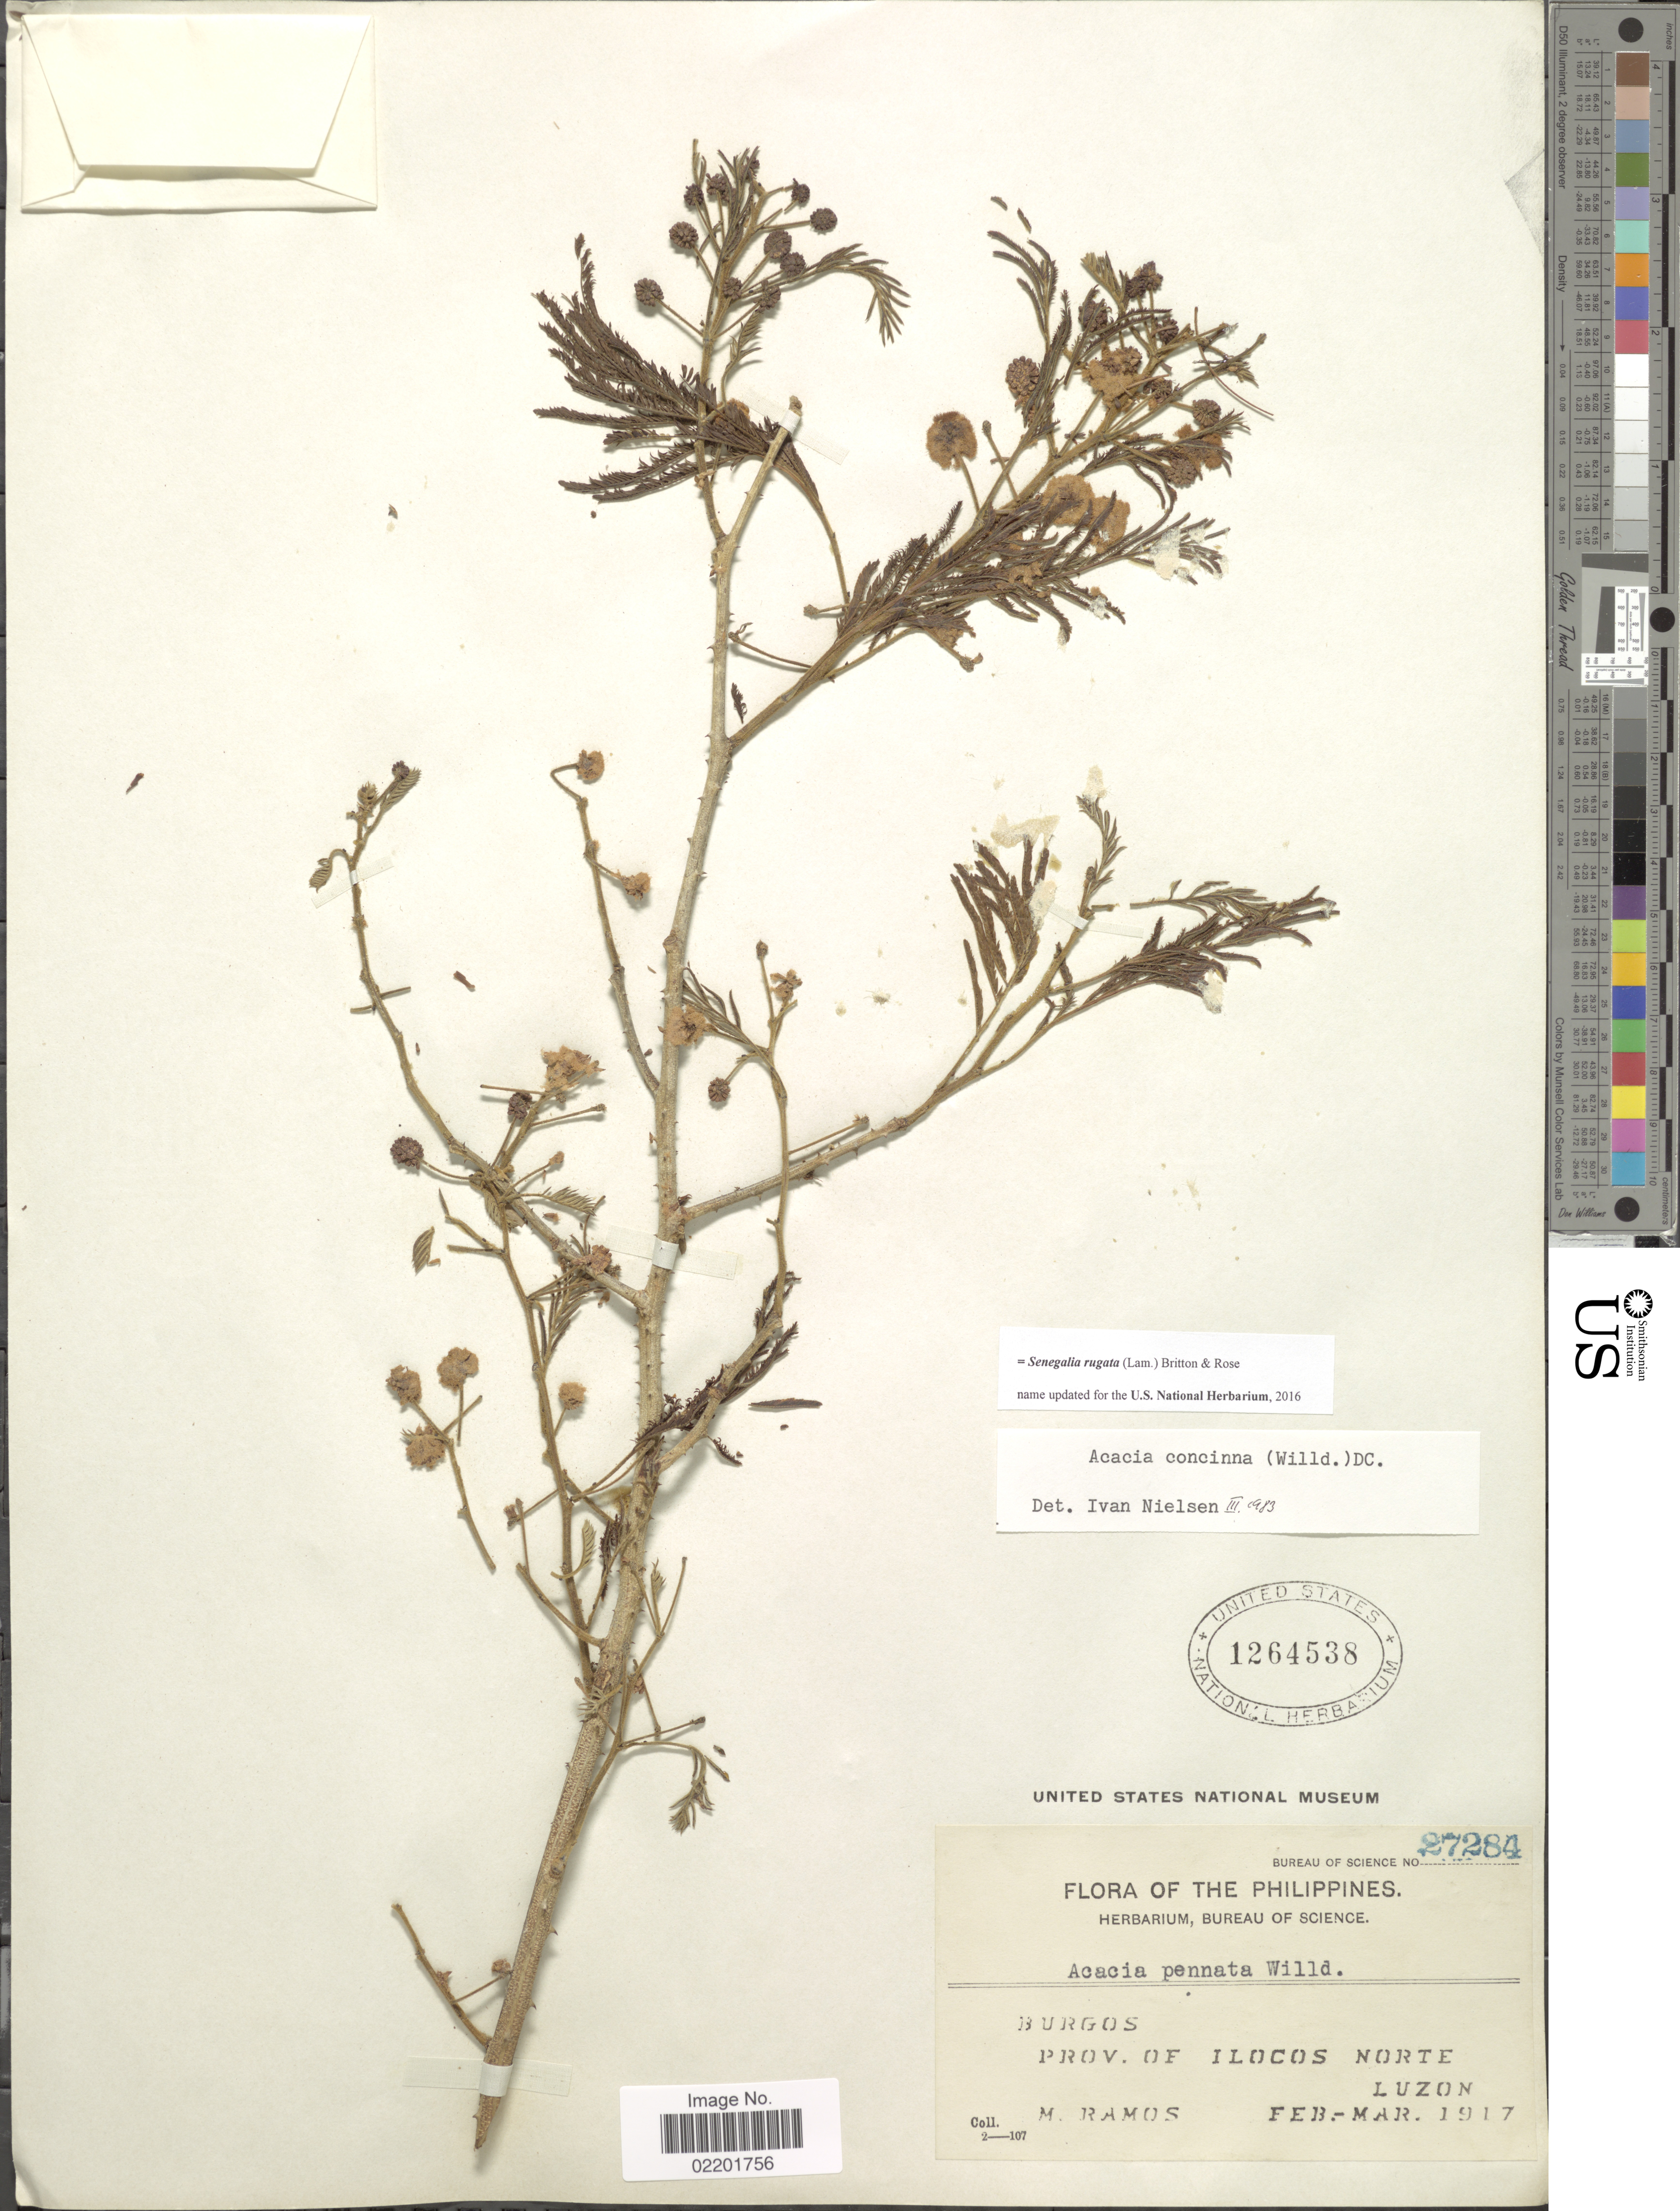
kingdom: Plantae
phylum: Tracheophyta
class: Magnoliopsida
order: Fabales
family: Fabaceae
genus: Senegalia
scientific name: Senegalia rugata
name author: (Lam.) Britton & Rose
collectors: M. Ramos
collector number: Bureau of Science 27284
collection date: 1917-02/1917-03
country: Philippines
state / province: Ilocos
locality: Burgos, Prov. of Ilocos Norte, Luzon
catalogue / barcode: US 1264538